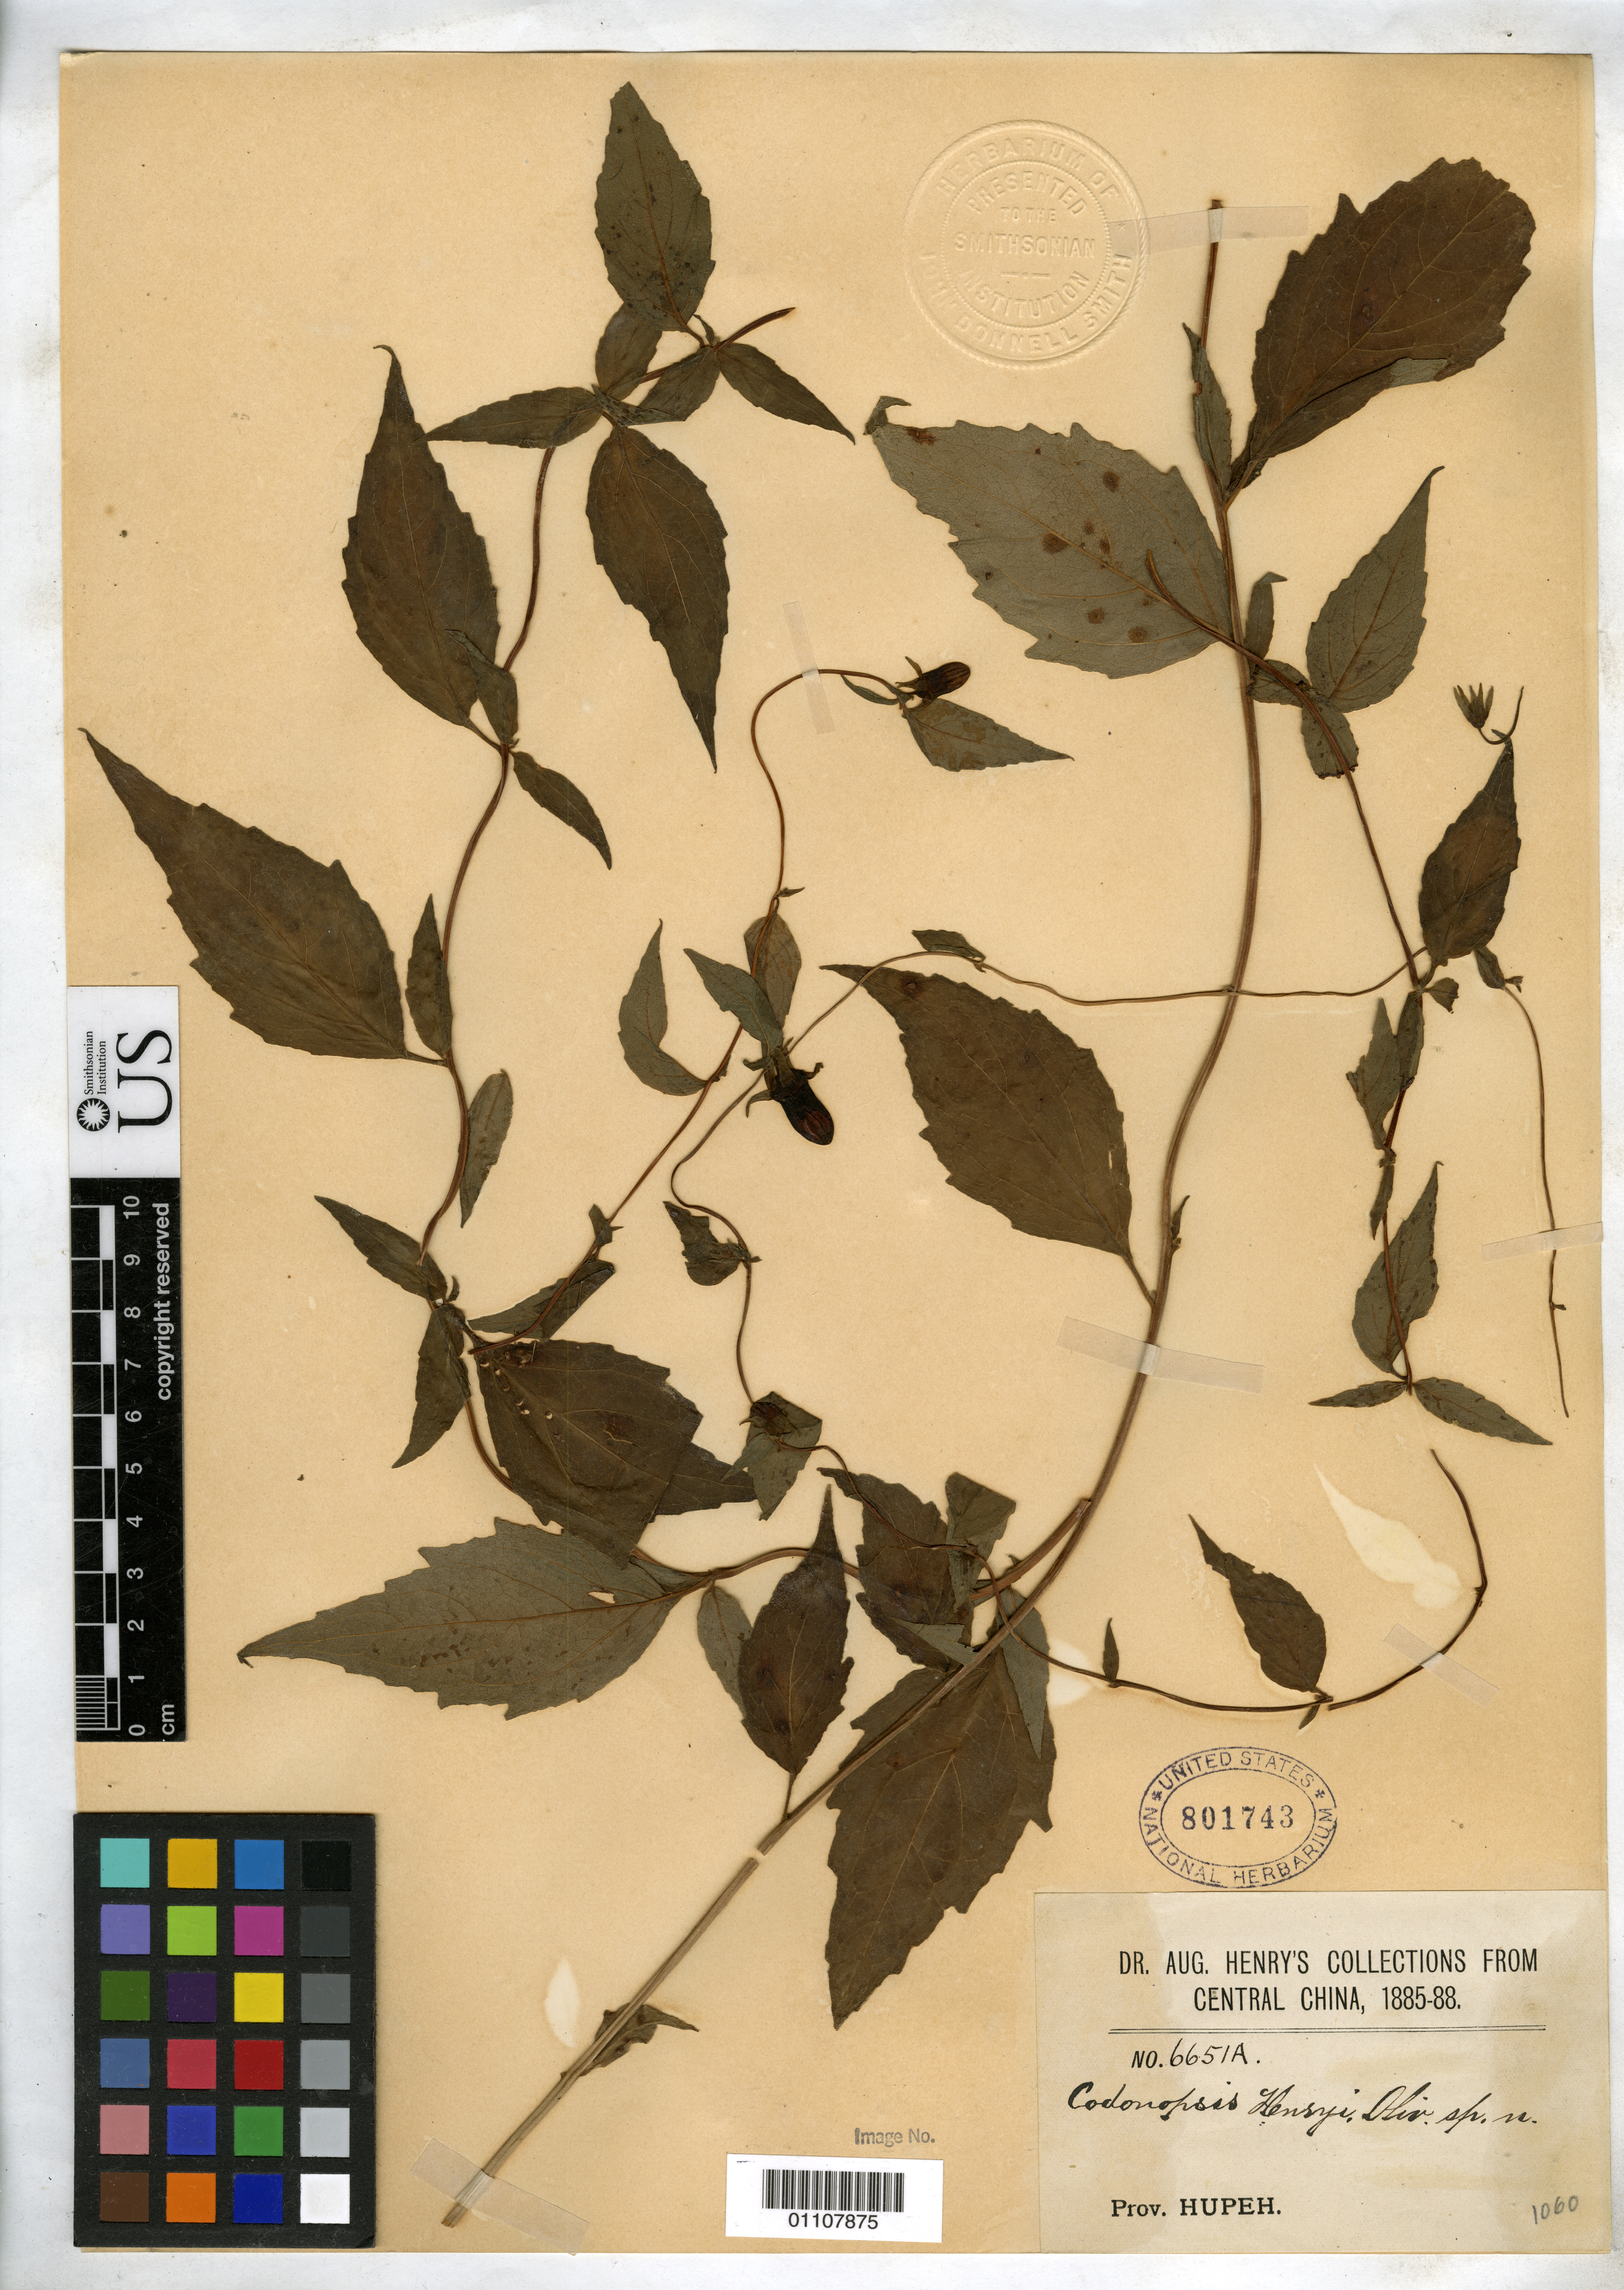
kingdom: Plantae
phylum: Tracheophyta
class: Magnoliopsida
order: Asterales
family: Campanulaceae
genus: Codonopsis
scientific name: Codonopsis henryi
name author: Oliv.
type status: Possible Type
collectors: A. Henry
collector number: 6651 A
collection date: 1885/1888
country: China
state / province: Hubei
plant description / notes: Dubiously a type; protologue cites Henry 6651 (not 6651A).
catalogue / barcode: US 801743